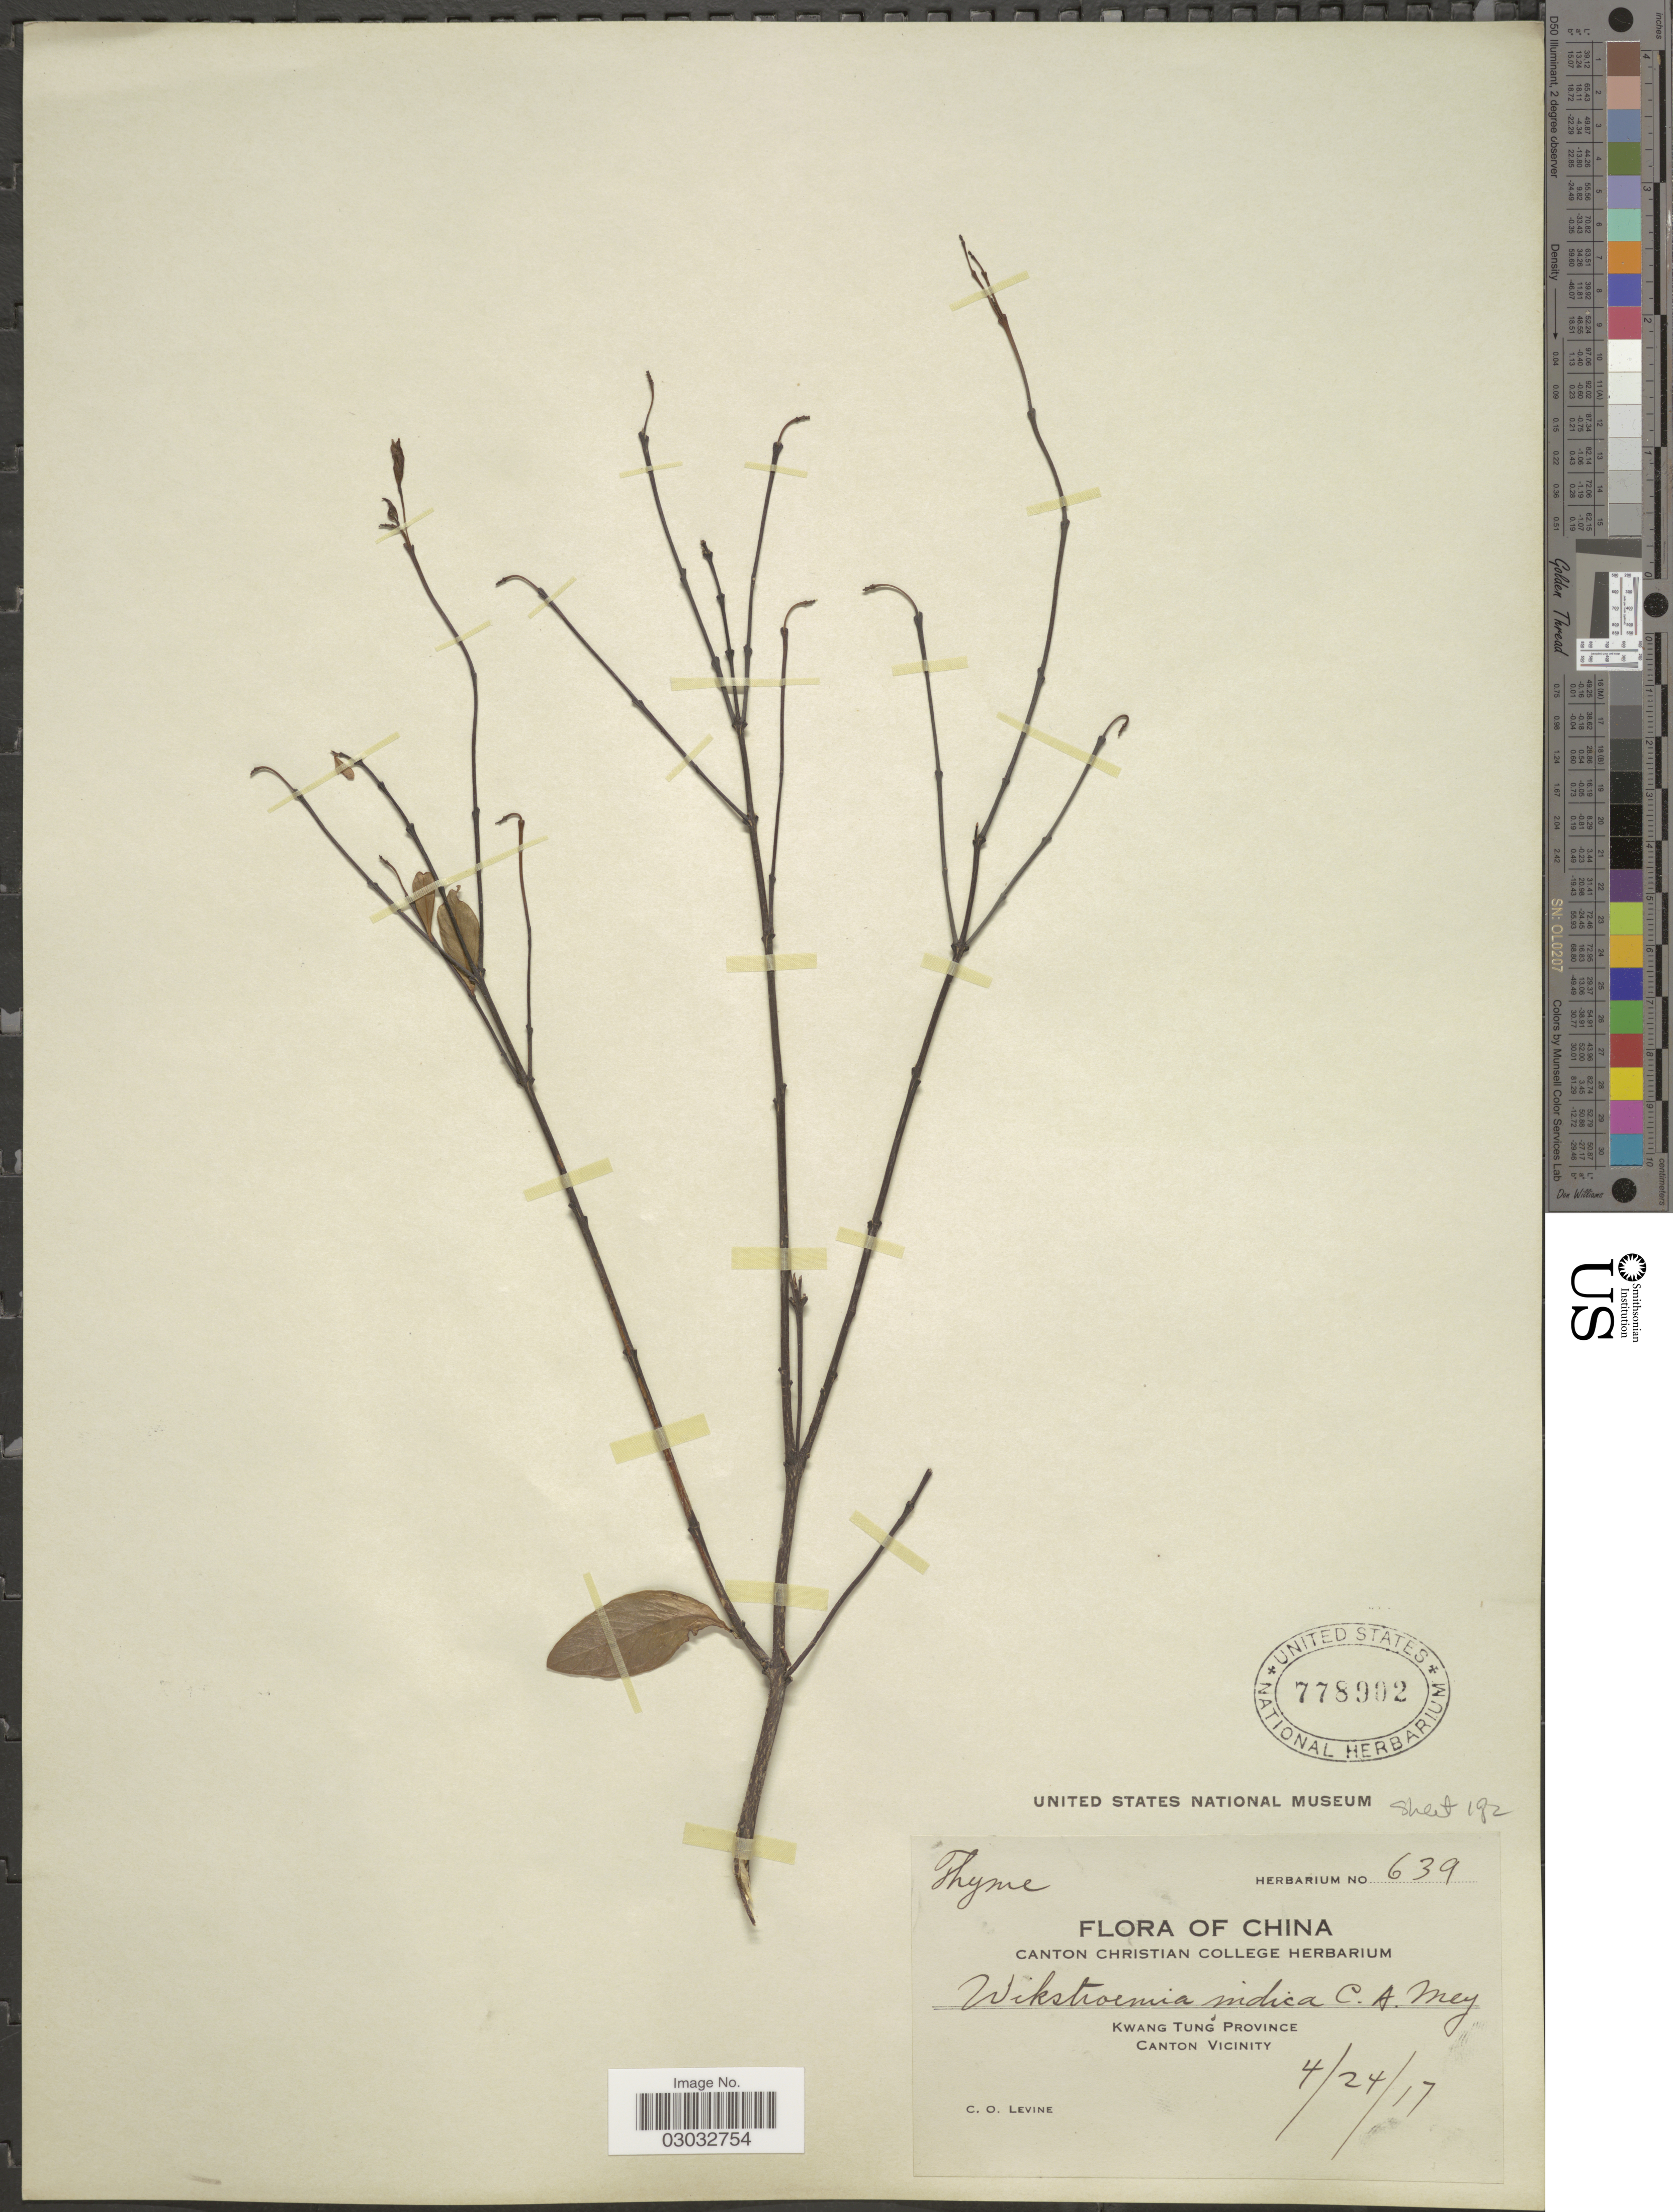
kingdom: Plantae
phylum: Tracheophyta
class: Magnoliopsida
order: Malvales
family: Thymelaeaceae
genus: Wikstroemia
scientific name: Wikstroemia indica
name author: (L.) C.A. Mey.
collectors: C. O. Levine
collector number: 639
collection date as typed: Transcribed d/m/y: 24/4/17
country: China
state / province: Guangdong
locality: Kwang Tung Province, Canton Vicinity.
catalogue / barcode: US 778902